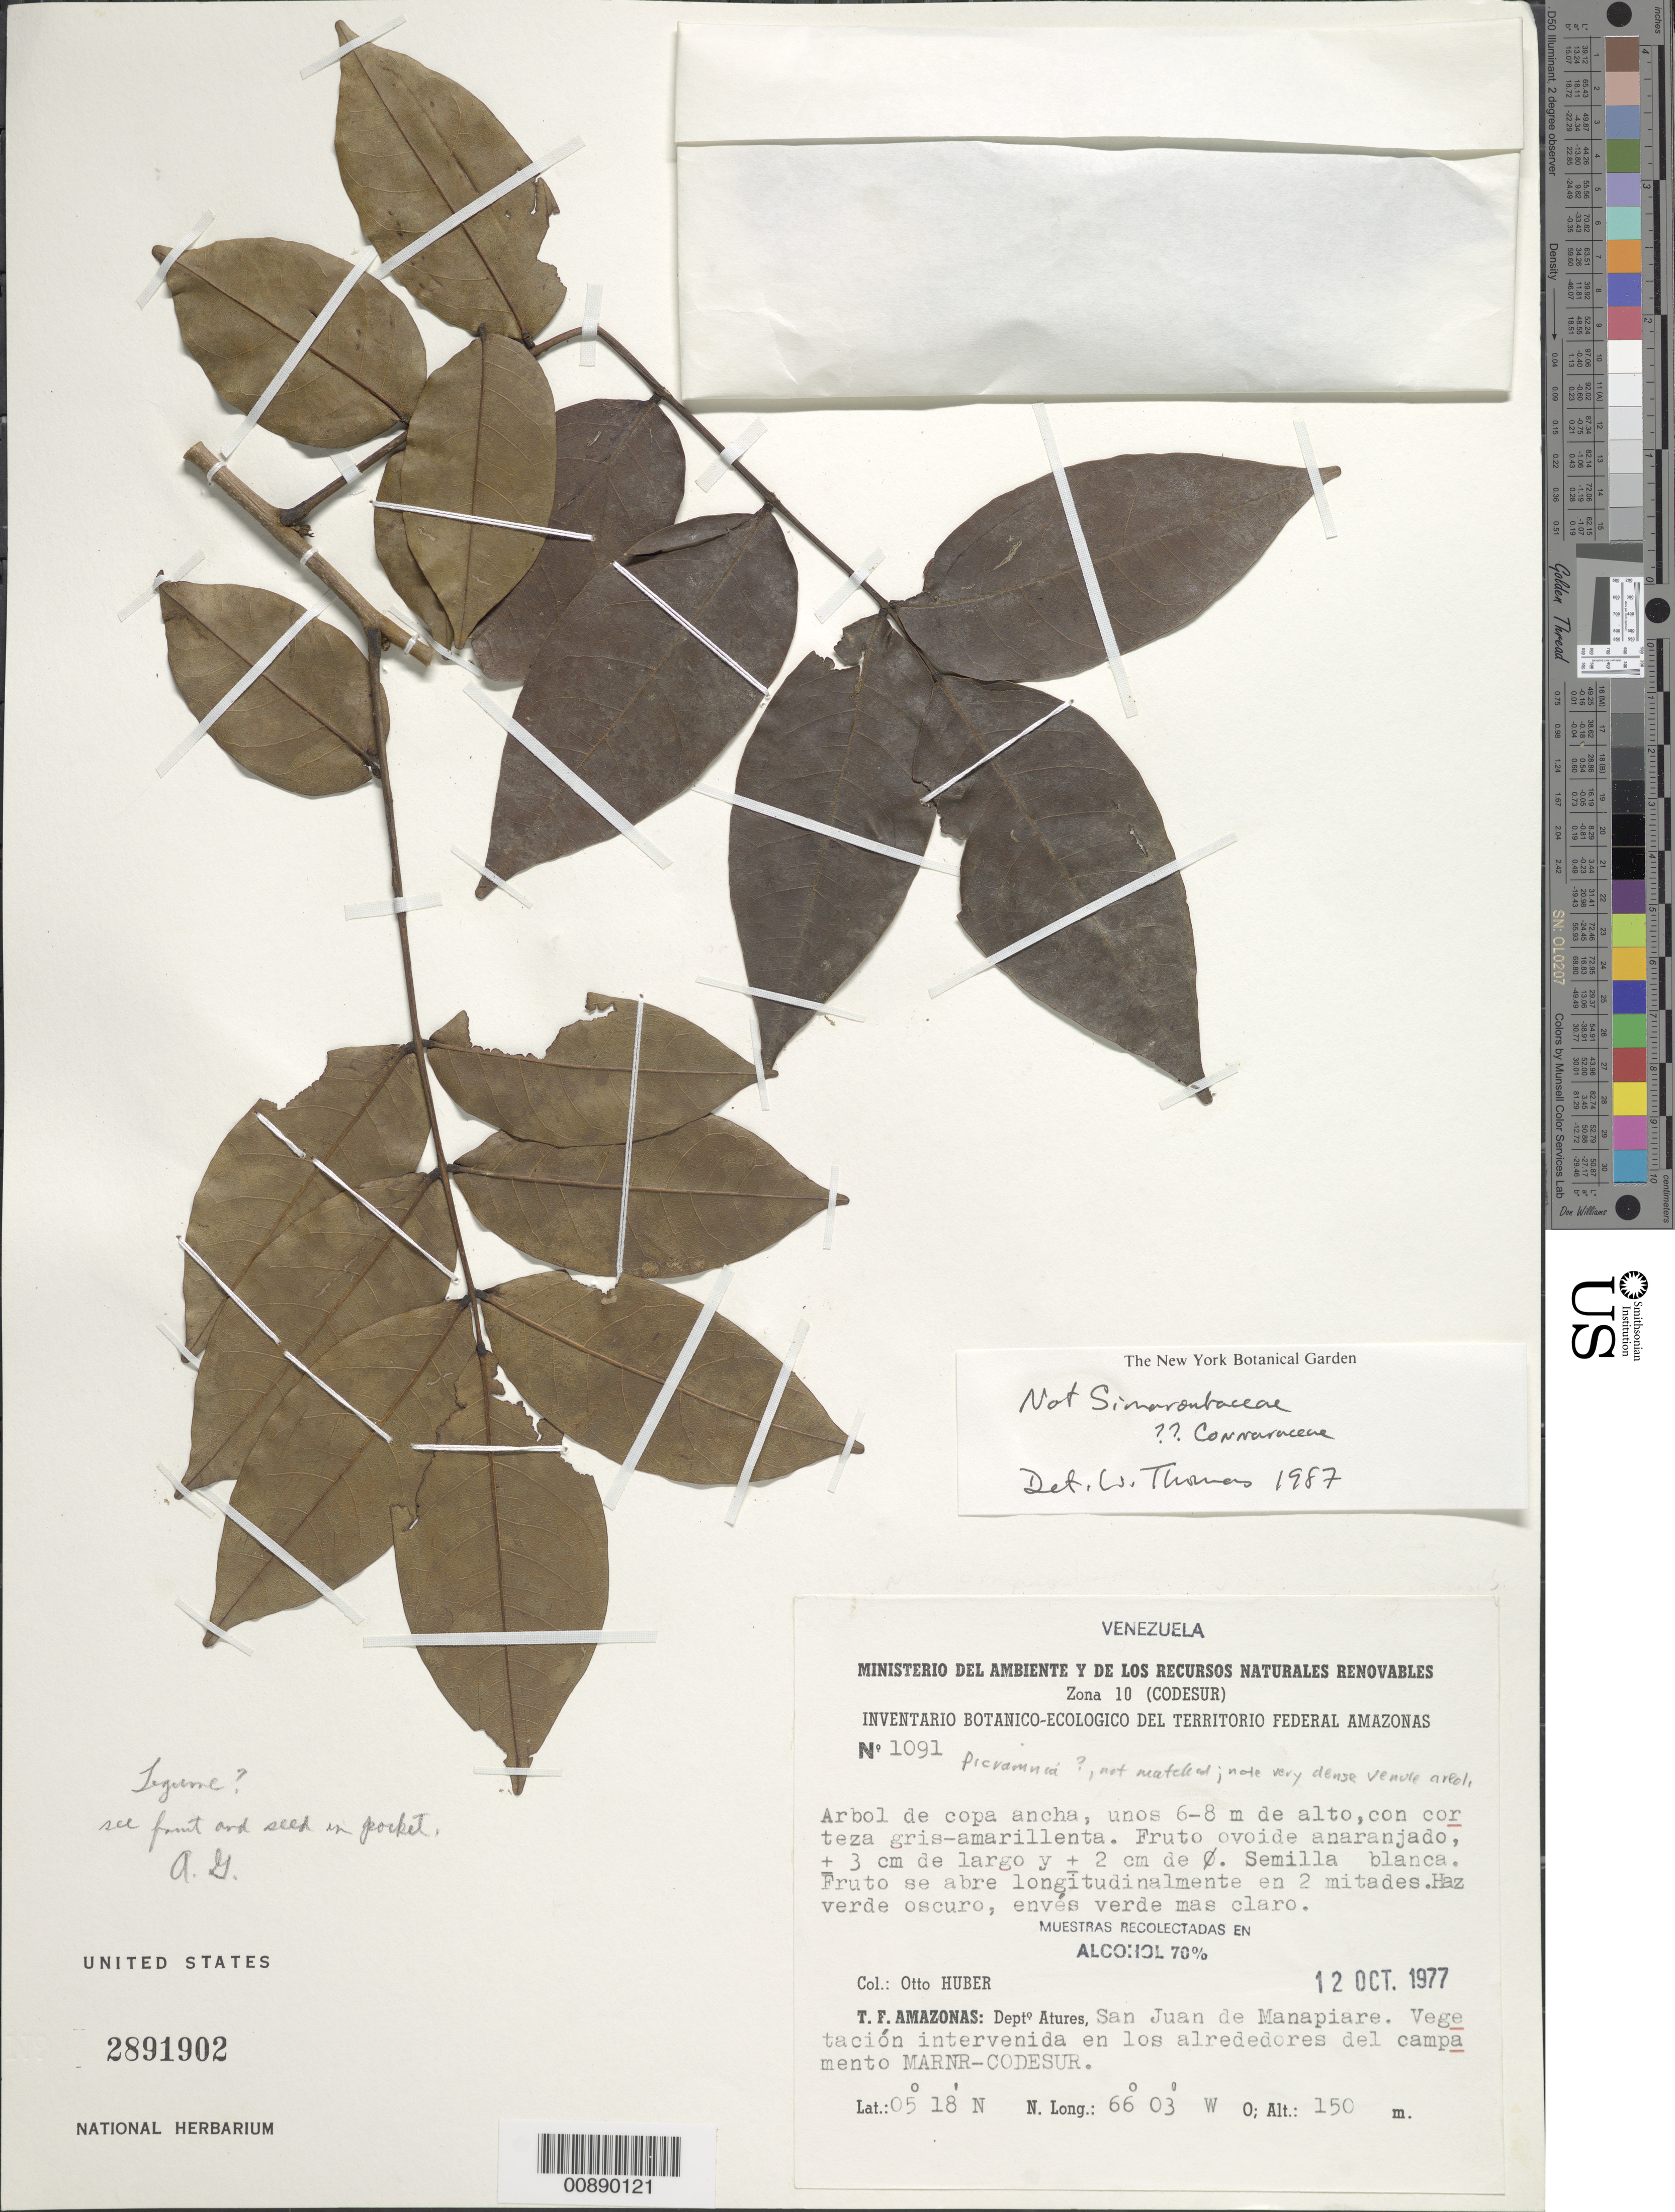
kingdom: Plantae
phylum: Tracheophyta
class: Magnoliopsida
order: Fabales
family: Fabaceae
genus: Swartzia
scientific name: Swartzia microstylis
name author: Benth.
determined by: Mansano, V. F.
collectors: O. Huber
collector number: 1091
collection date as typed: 12-Oct-77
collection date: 1977-10-12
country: Venezuela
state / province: Amazonas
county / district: Atures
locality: San Juan de Manapiare, Campamento MARNR-Codesur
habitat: Vegetación intervenida en los alrededores del campamento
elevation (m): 150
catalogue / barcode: US 2891902